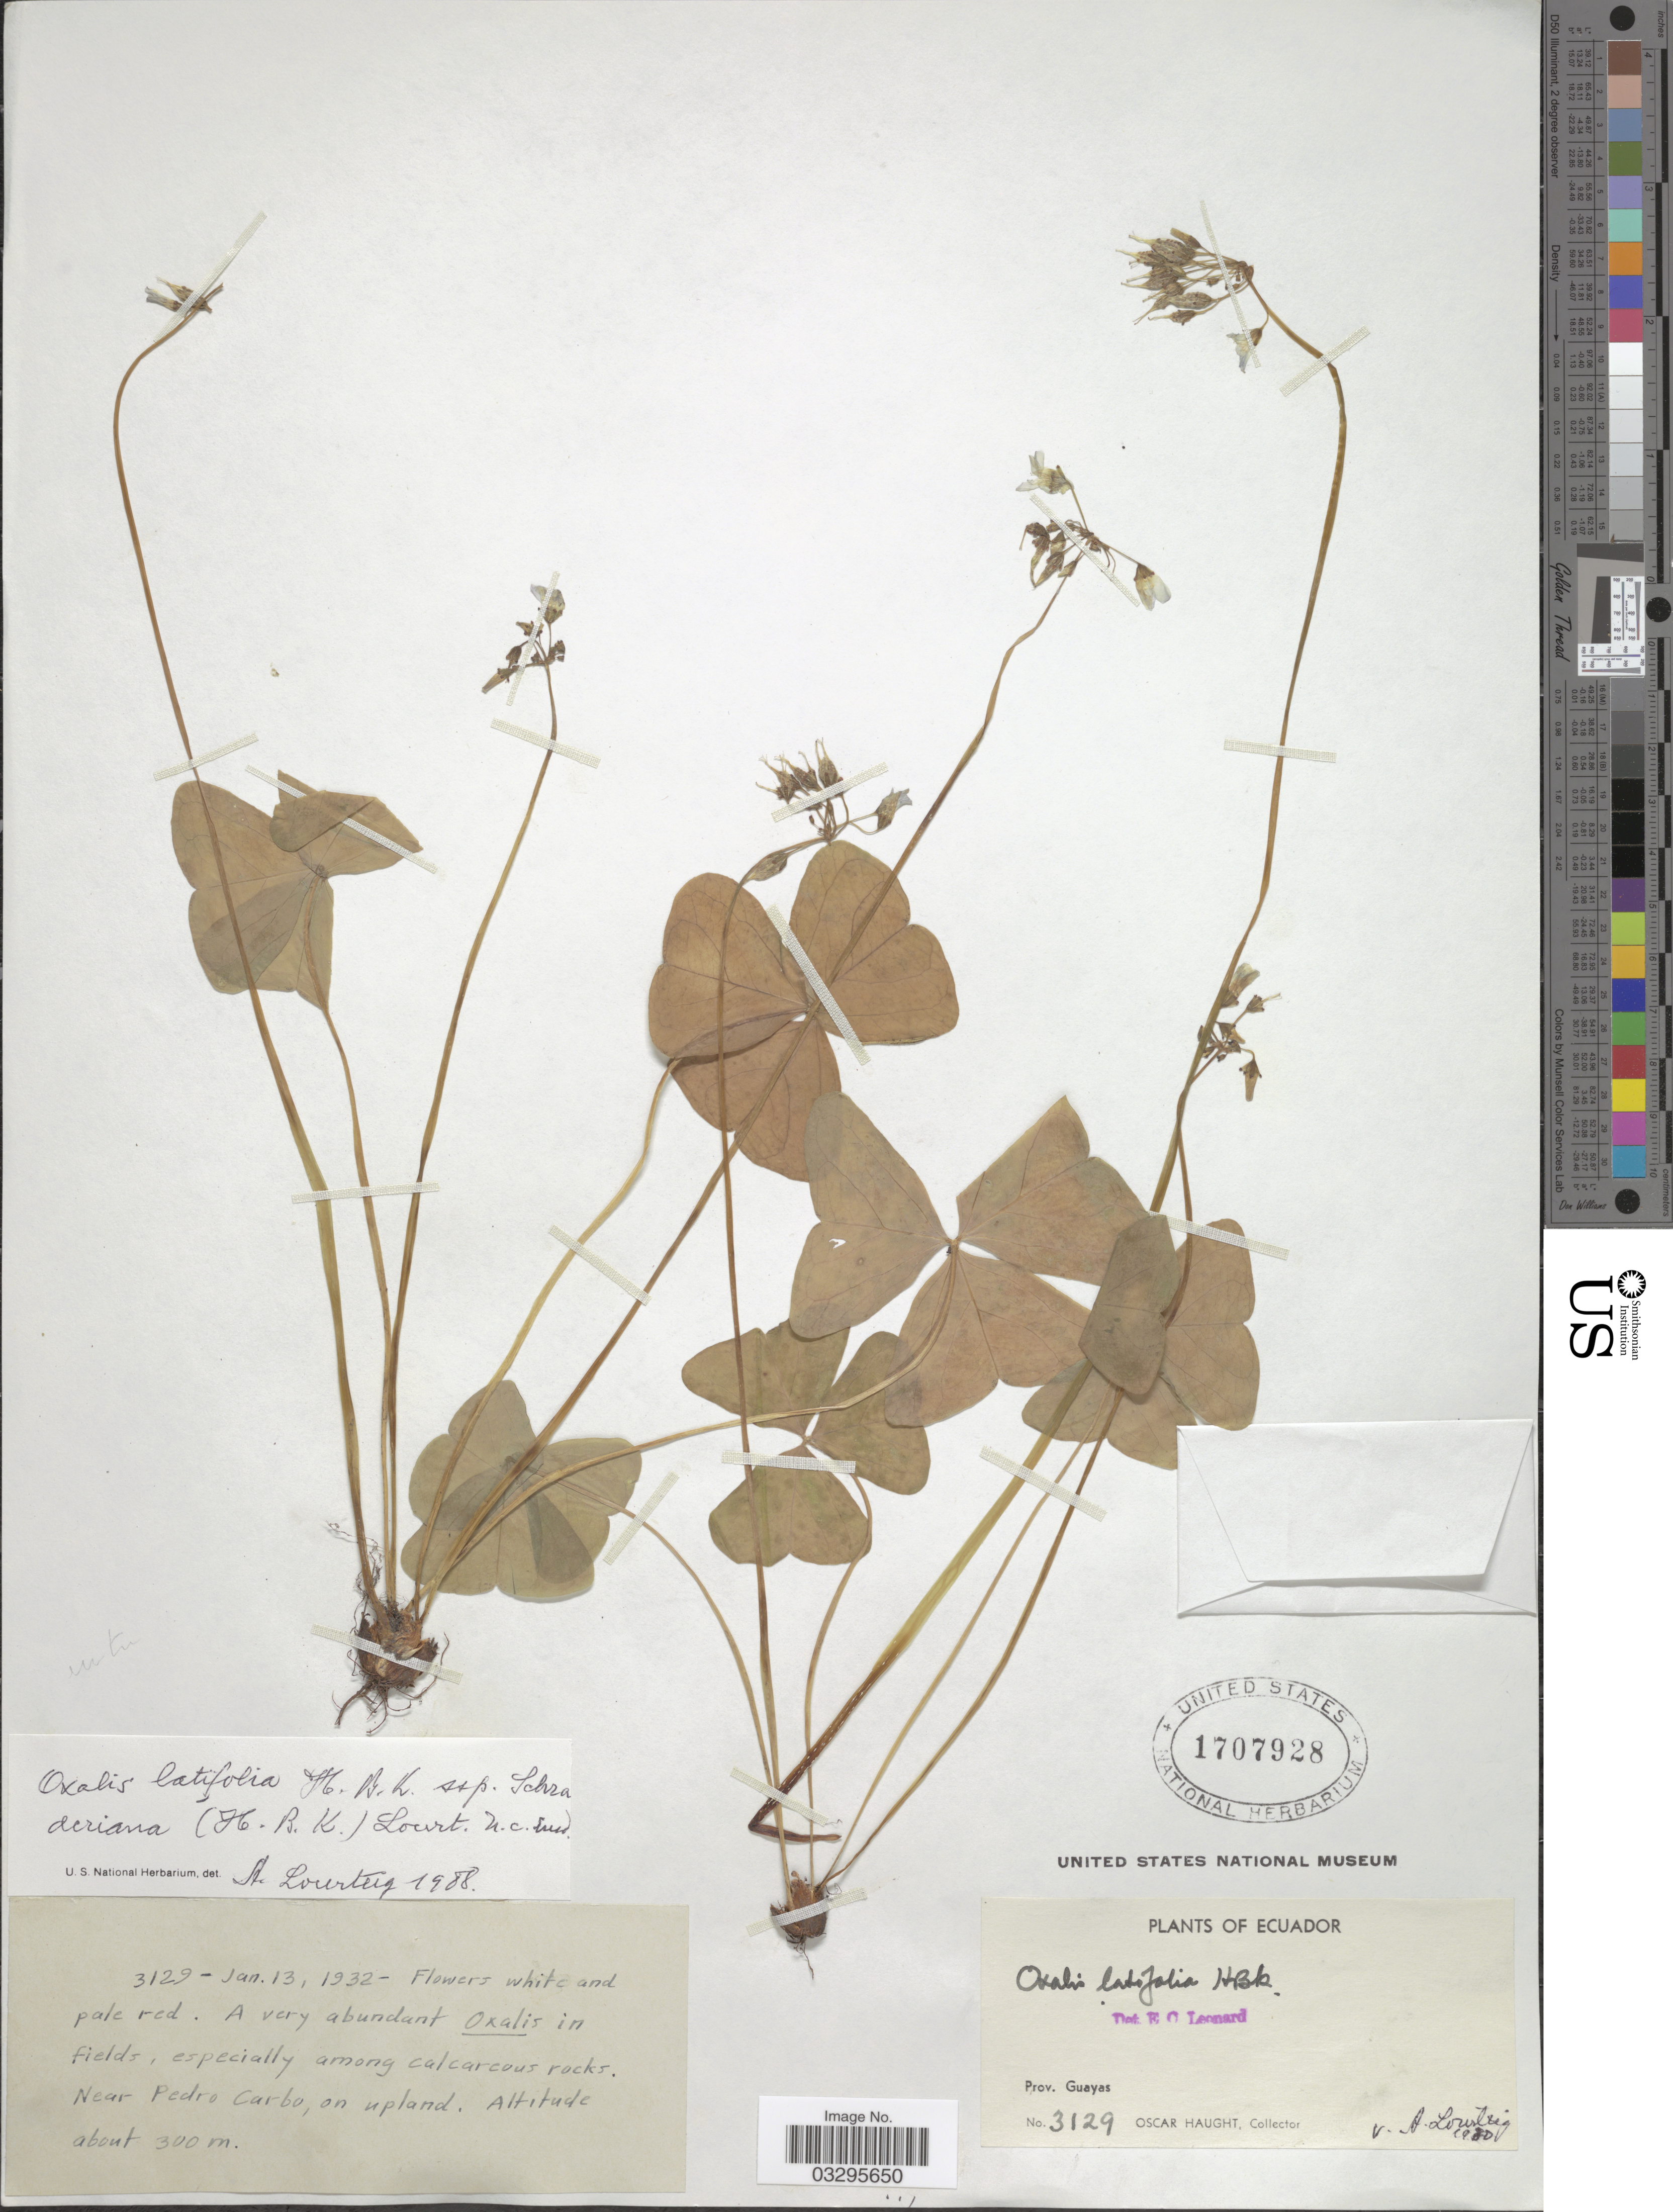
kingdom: Plantae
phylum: Tracheophyta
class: Magnoliopsida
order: Oxalidales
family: Oxalidaceae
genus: Oxalis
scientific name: Oxalis latifolia subsp. schraderiana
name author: (Kunth) Lourteig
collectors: O. L. Haught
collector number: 3129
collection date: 1932-01-13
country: Ecuador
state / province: Guayas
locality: Near Pedro Carbo, on upland.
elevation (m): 300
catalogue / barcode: US 1707928